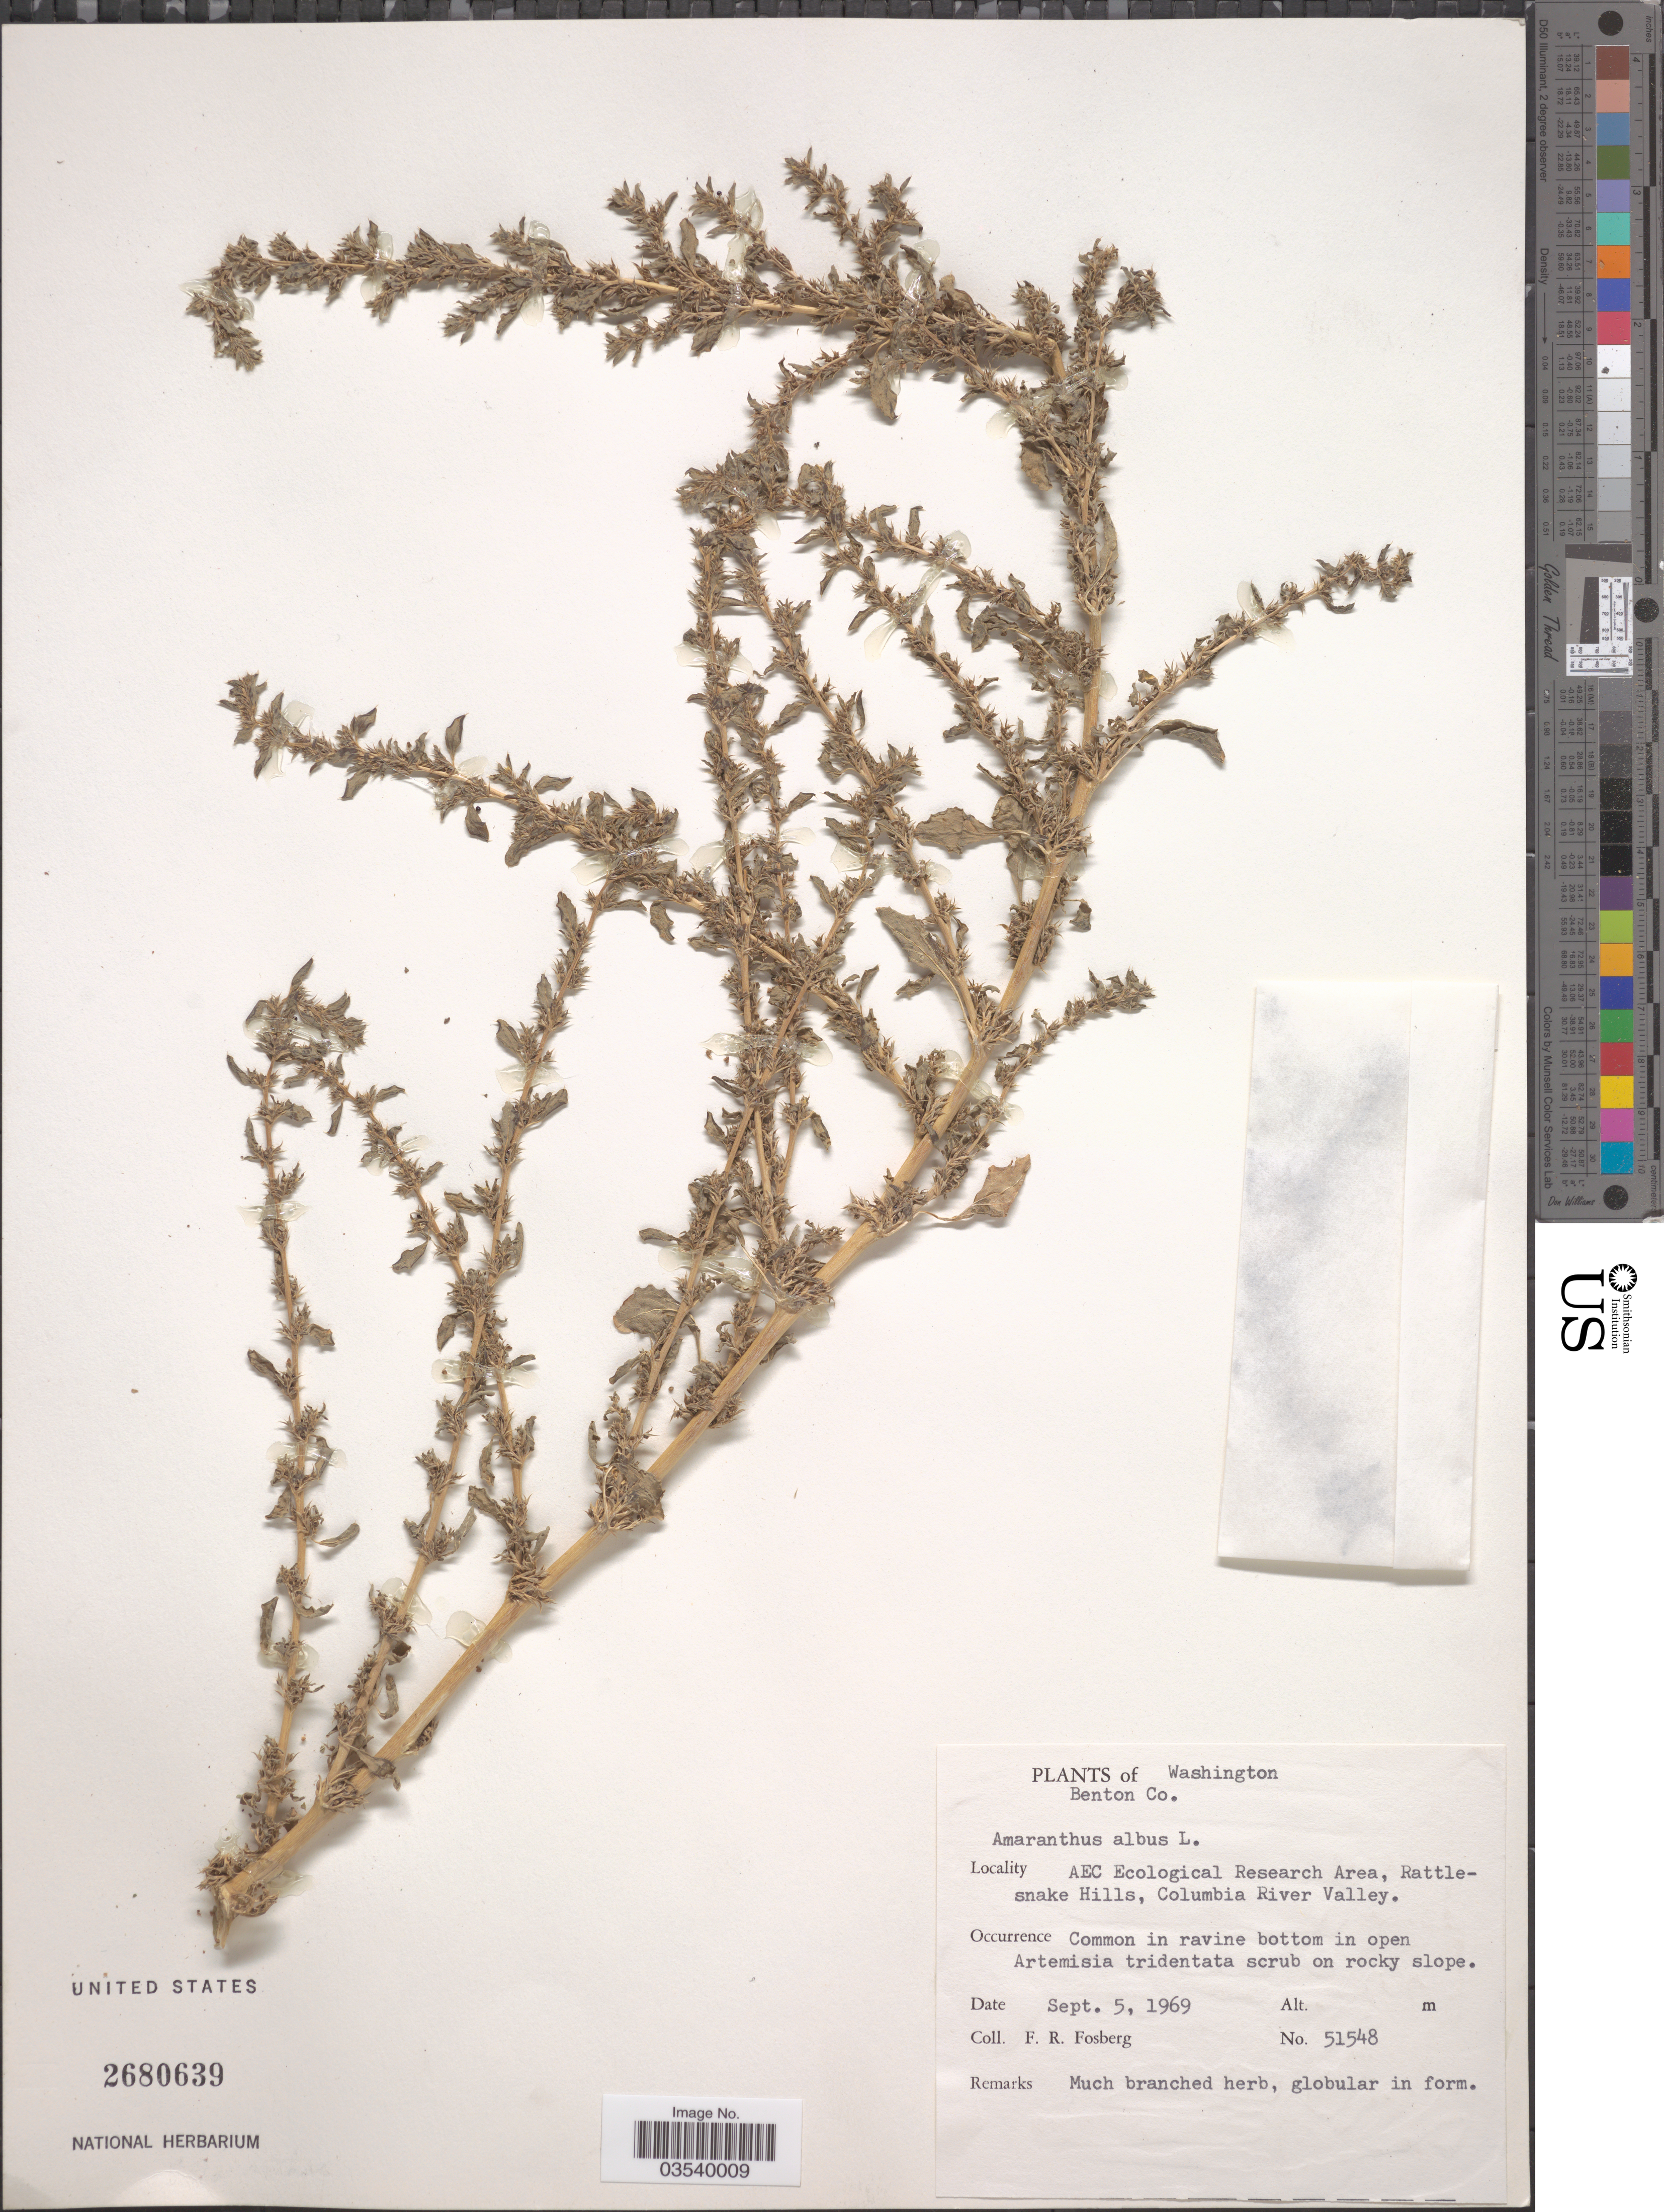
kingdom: Plantae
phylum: Tracheophyta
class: Magnoliopsida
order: Caryophyllales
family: Amaranthaceae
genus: Amaranthus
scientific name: Amaranthus albus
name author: L.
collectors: F. R. Fosberg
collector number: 51548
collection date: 1969-09-05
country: United States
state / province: Washington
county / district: Benton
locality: Benton Co. AEC Ecological Research Area, Rattlesnake Hills, Columbia River Valley.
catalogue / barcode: US 2680639